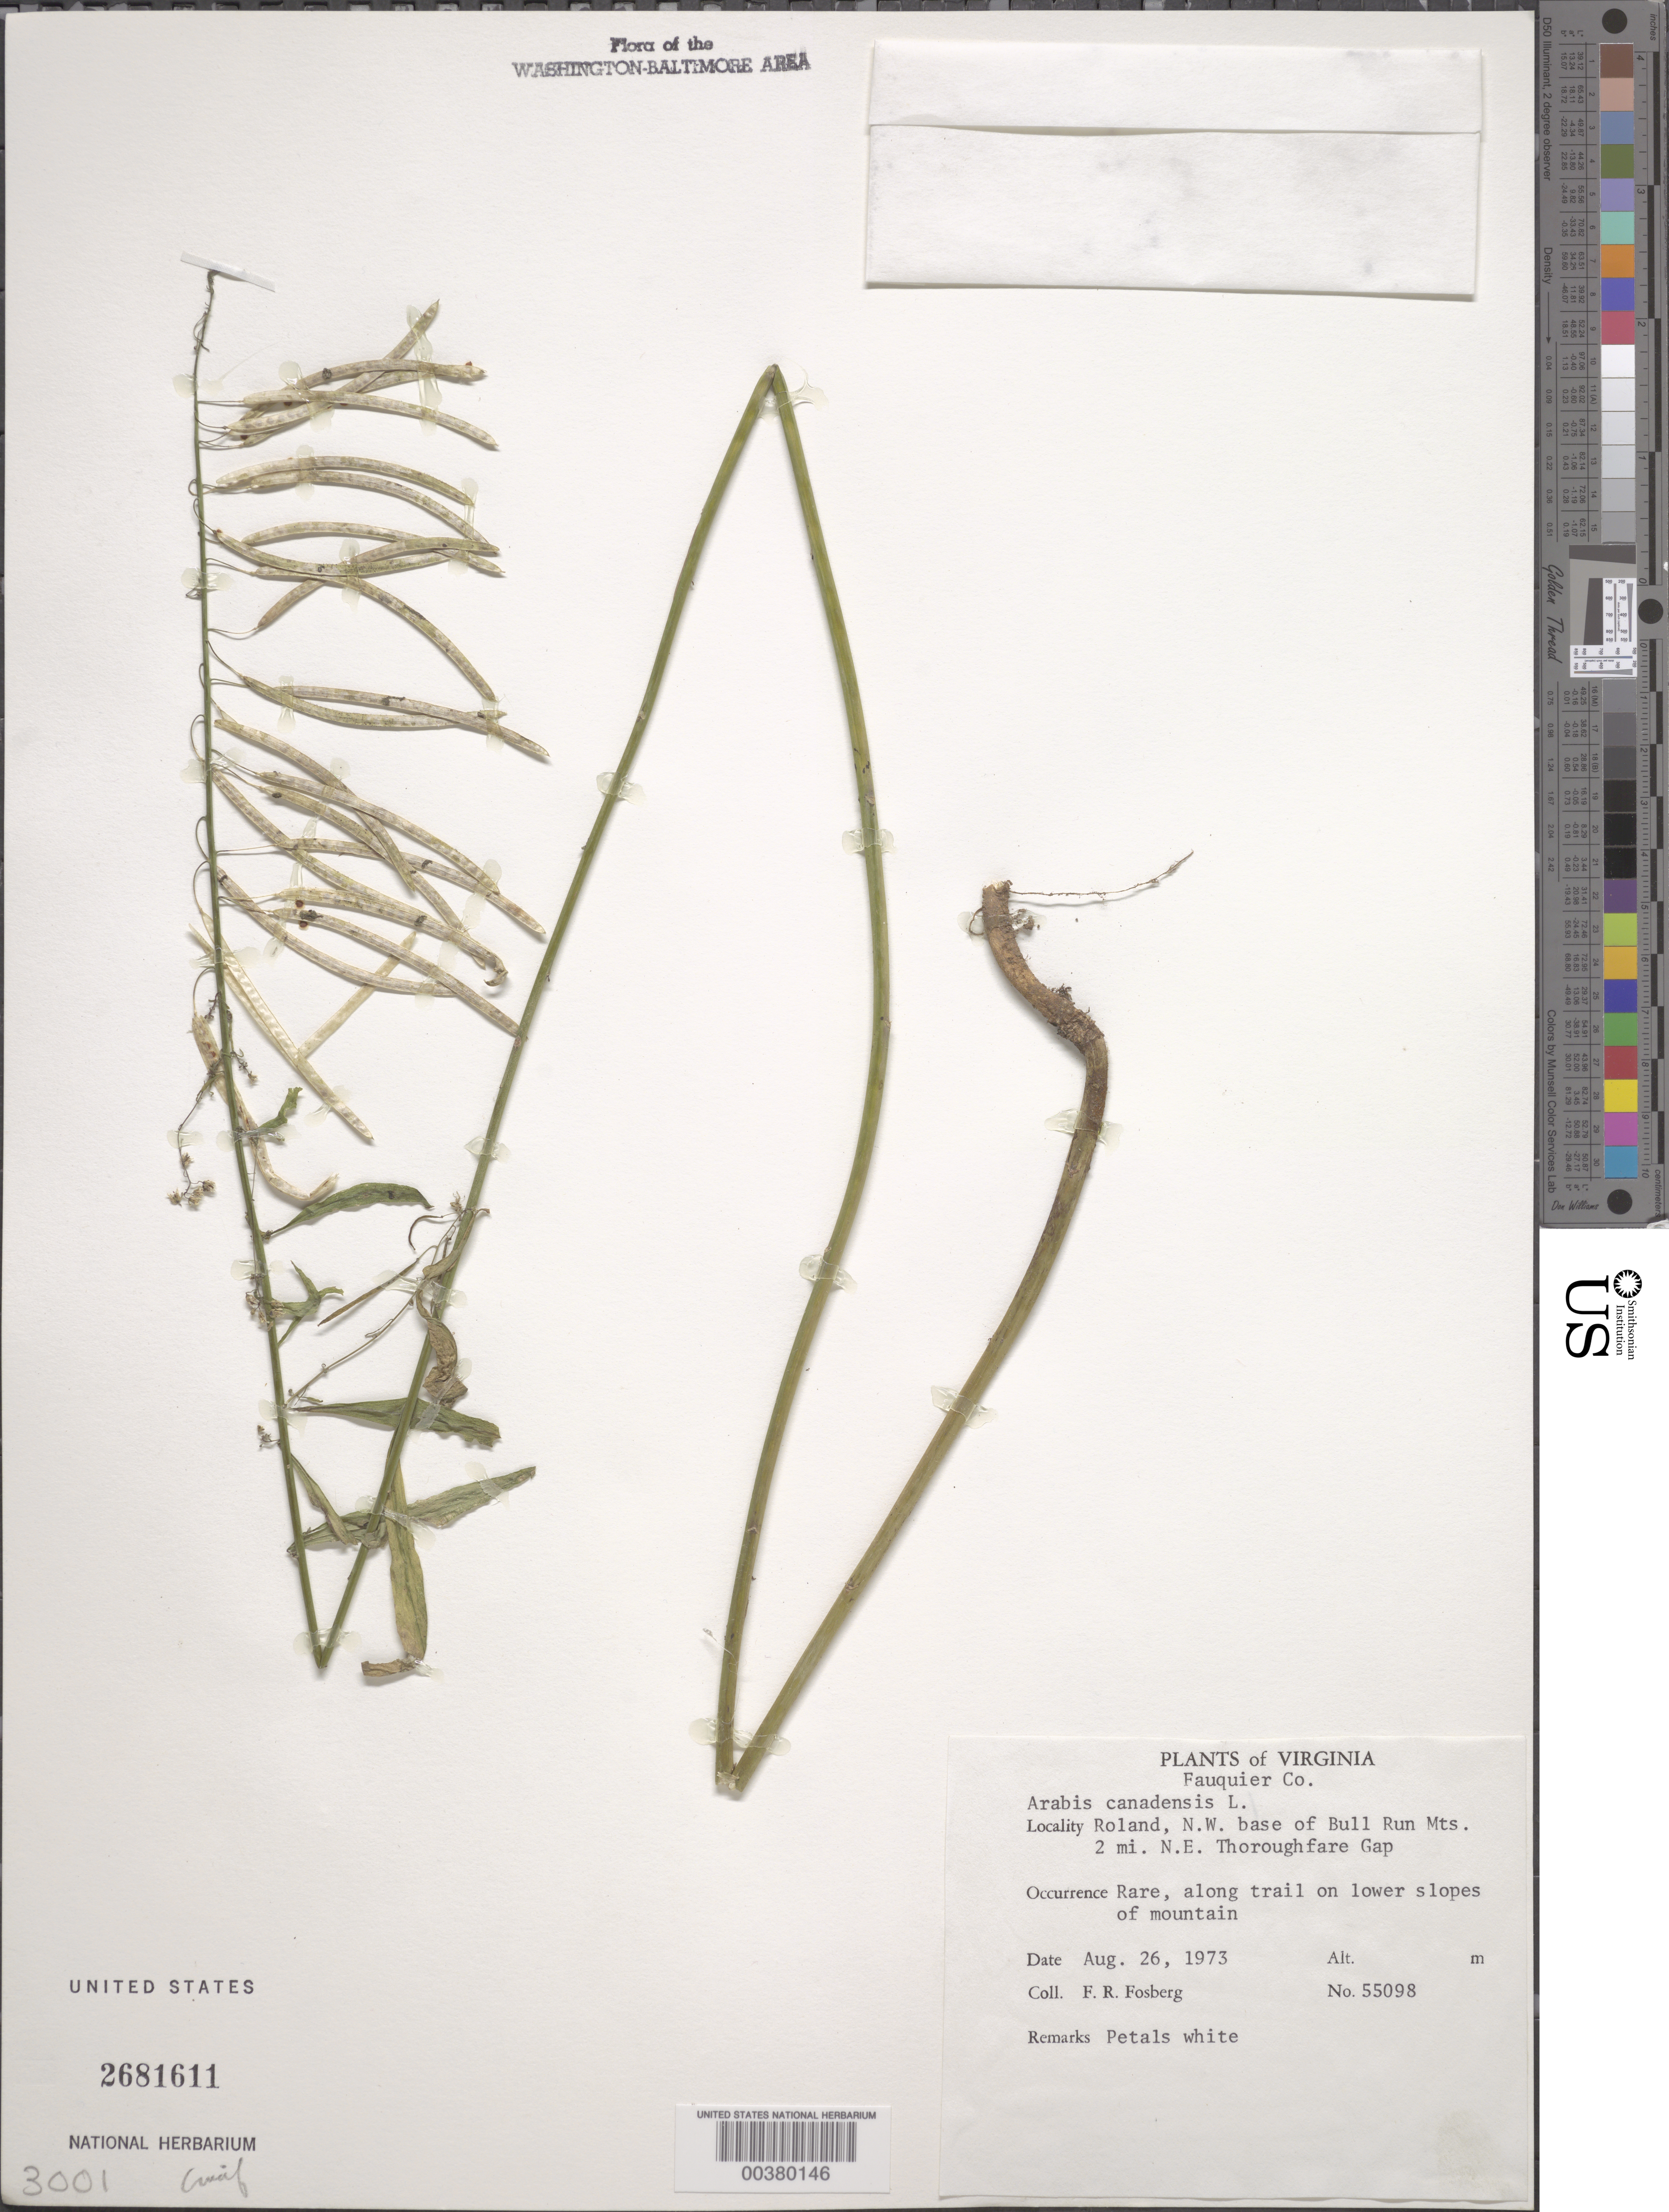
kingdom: Plantae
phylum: Tracheophyta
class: Magnoliopsida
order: Brassicales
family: Brassicaceae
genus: Boechera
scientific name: Boechera canadensis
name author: (L.) Al-Shehbaz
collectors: F. R. Fosberg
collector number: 55098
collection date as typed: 26 Aug 1973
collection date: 1973-08-26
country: United States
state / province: Virginia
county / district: Fauquier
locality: Roland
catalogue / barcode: US 2681611